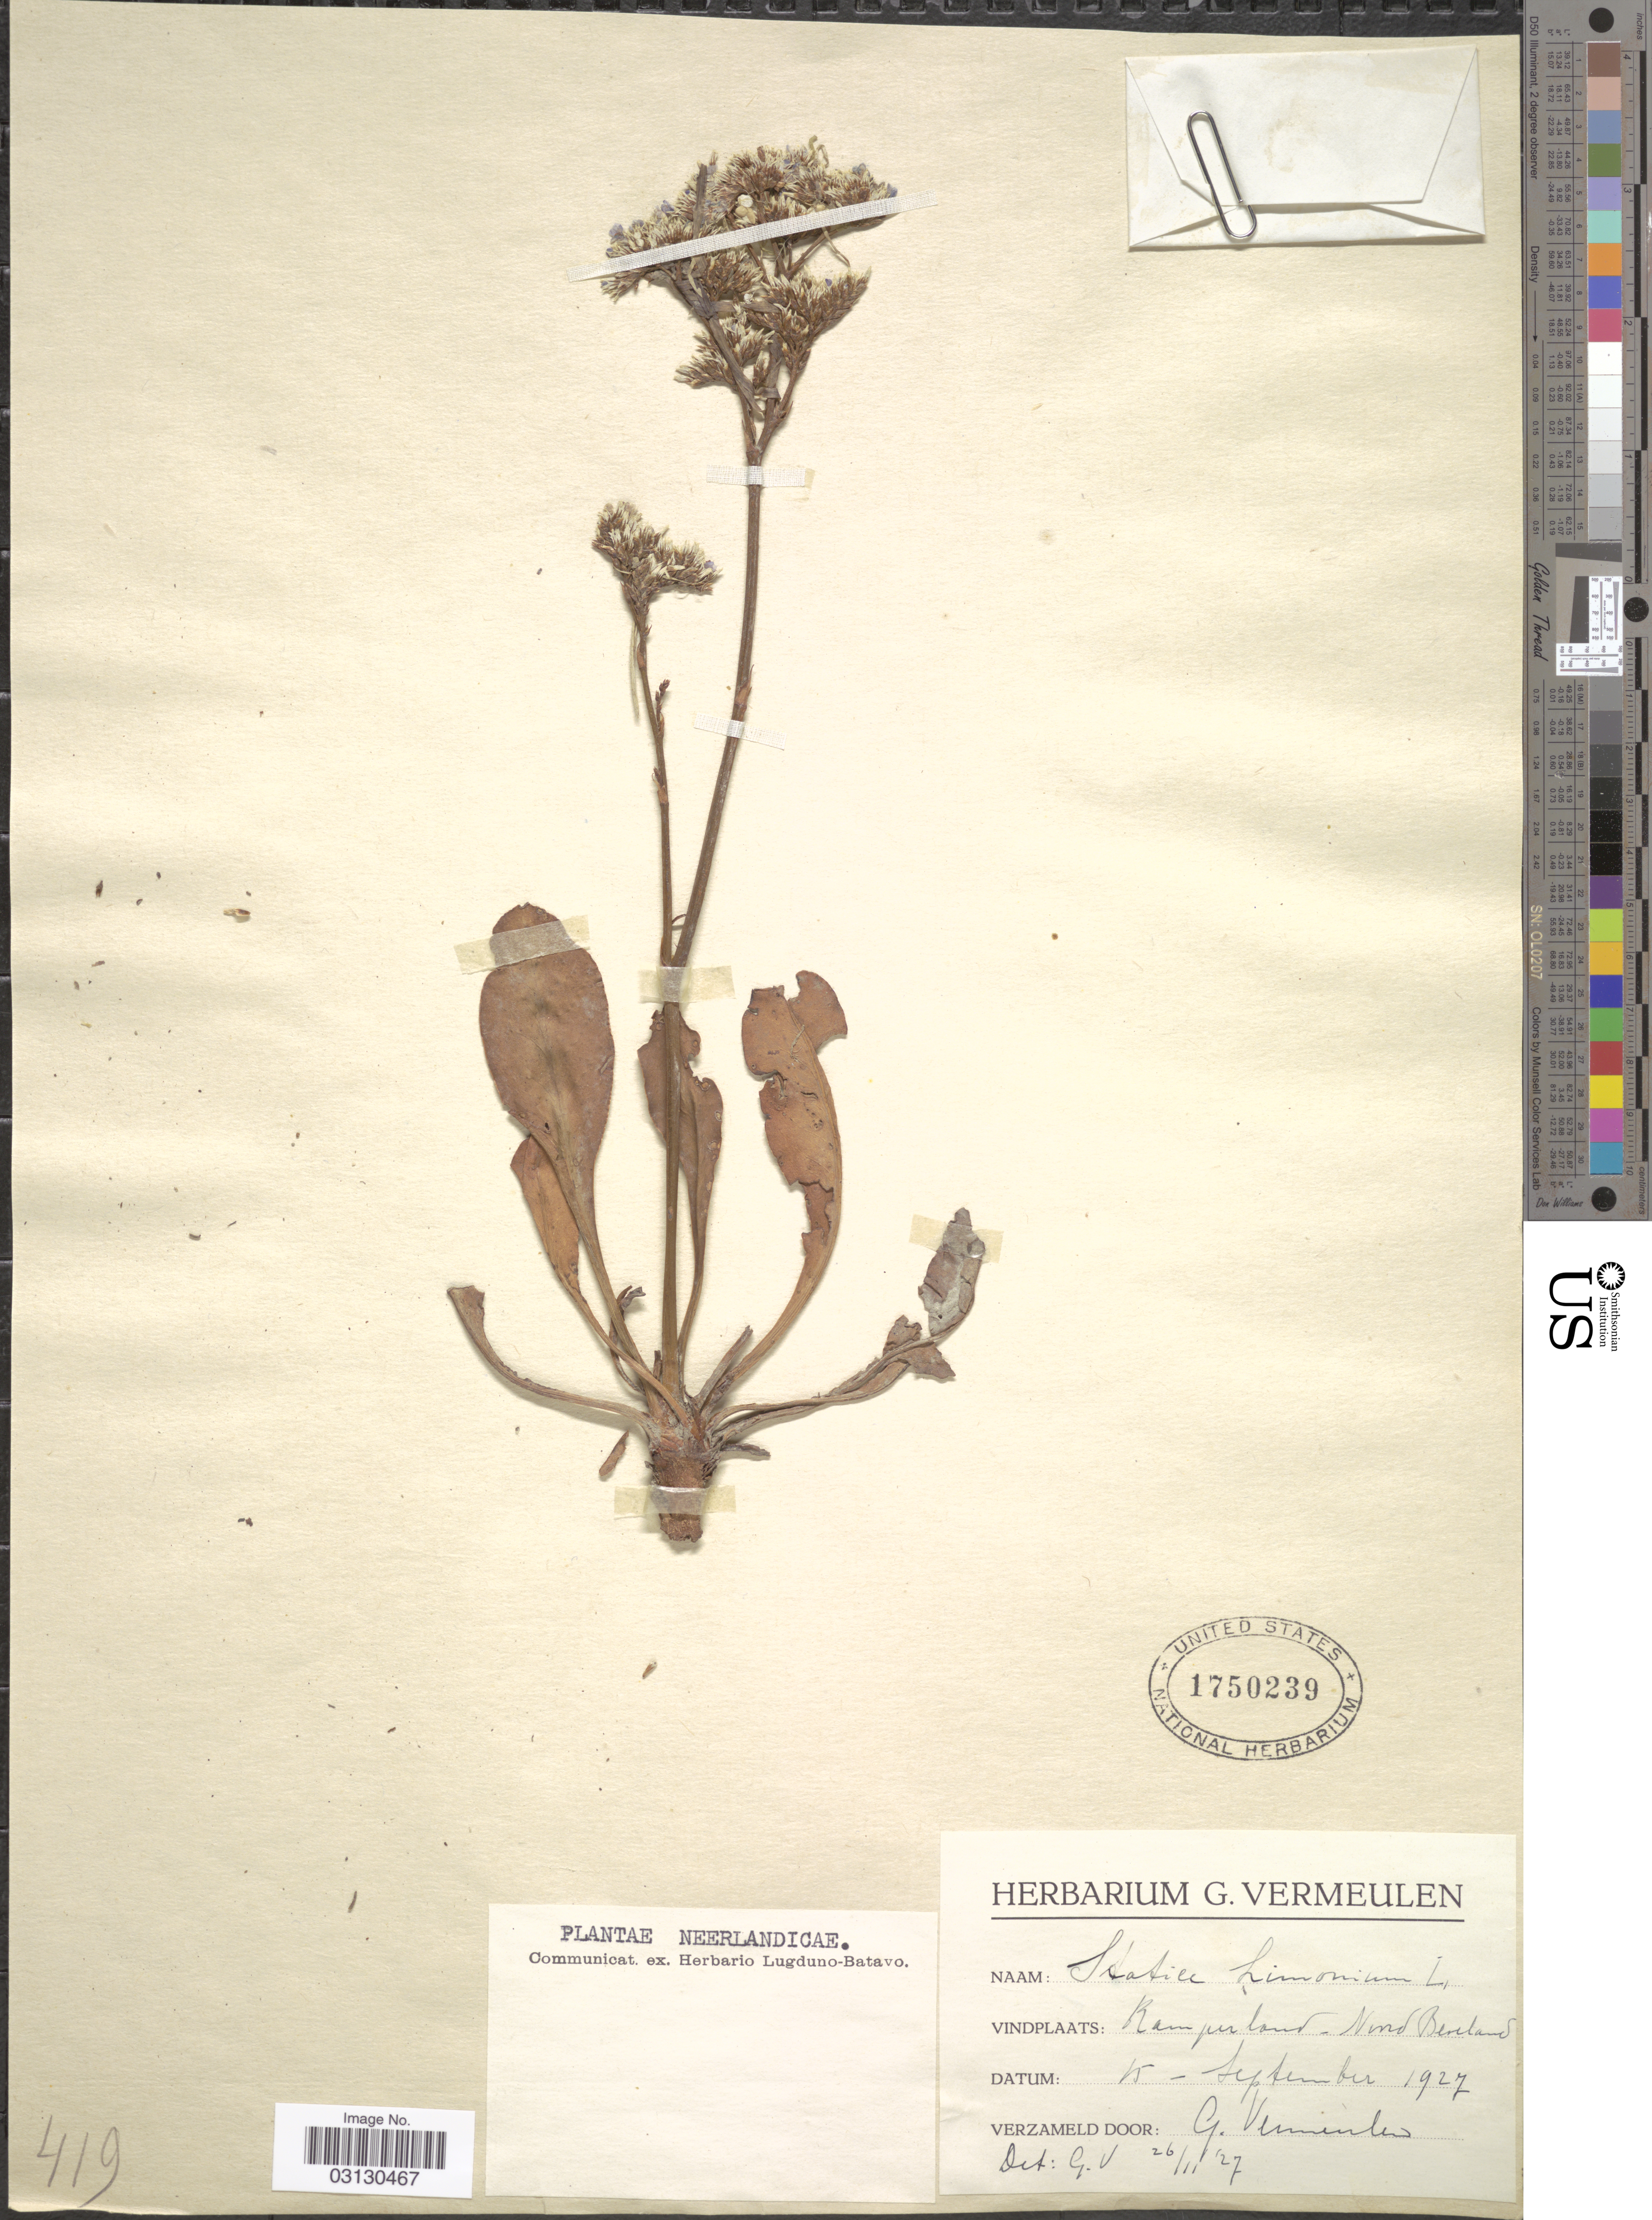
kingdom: Plantae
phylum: Tracheophyta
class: Magnoliopsida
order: Caryophyllales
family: Plumbaginaceae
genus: Limonium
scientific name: Limonium limonium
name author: (L.) A.Lyons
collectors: G. Vermeulen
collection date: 1927-09-15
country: Netherlands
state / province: Zeeland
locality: Neerlandicae. Kamperland - Noord Beveland.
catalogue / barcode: US 1750239